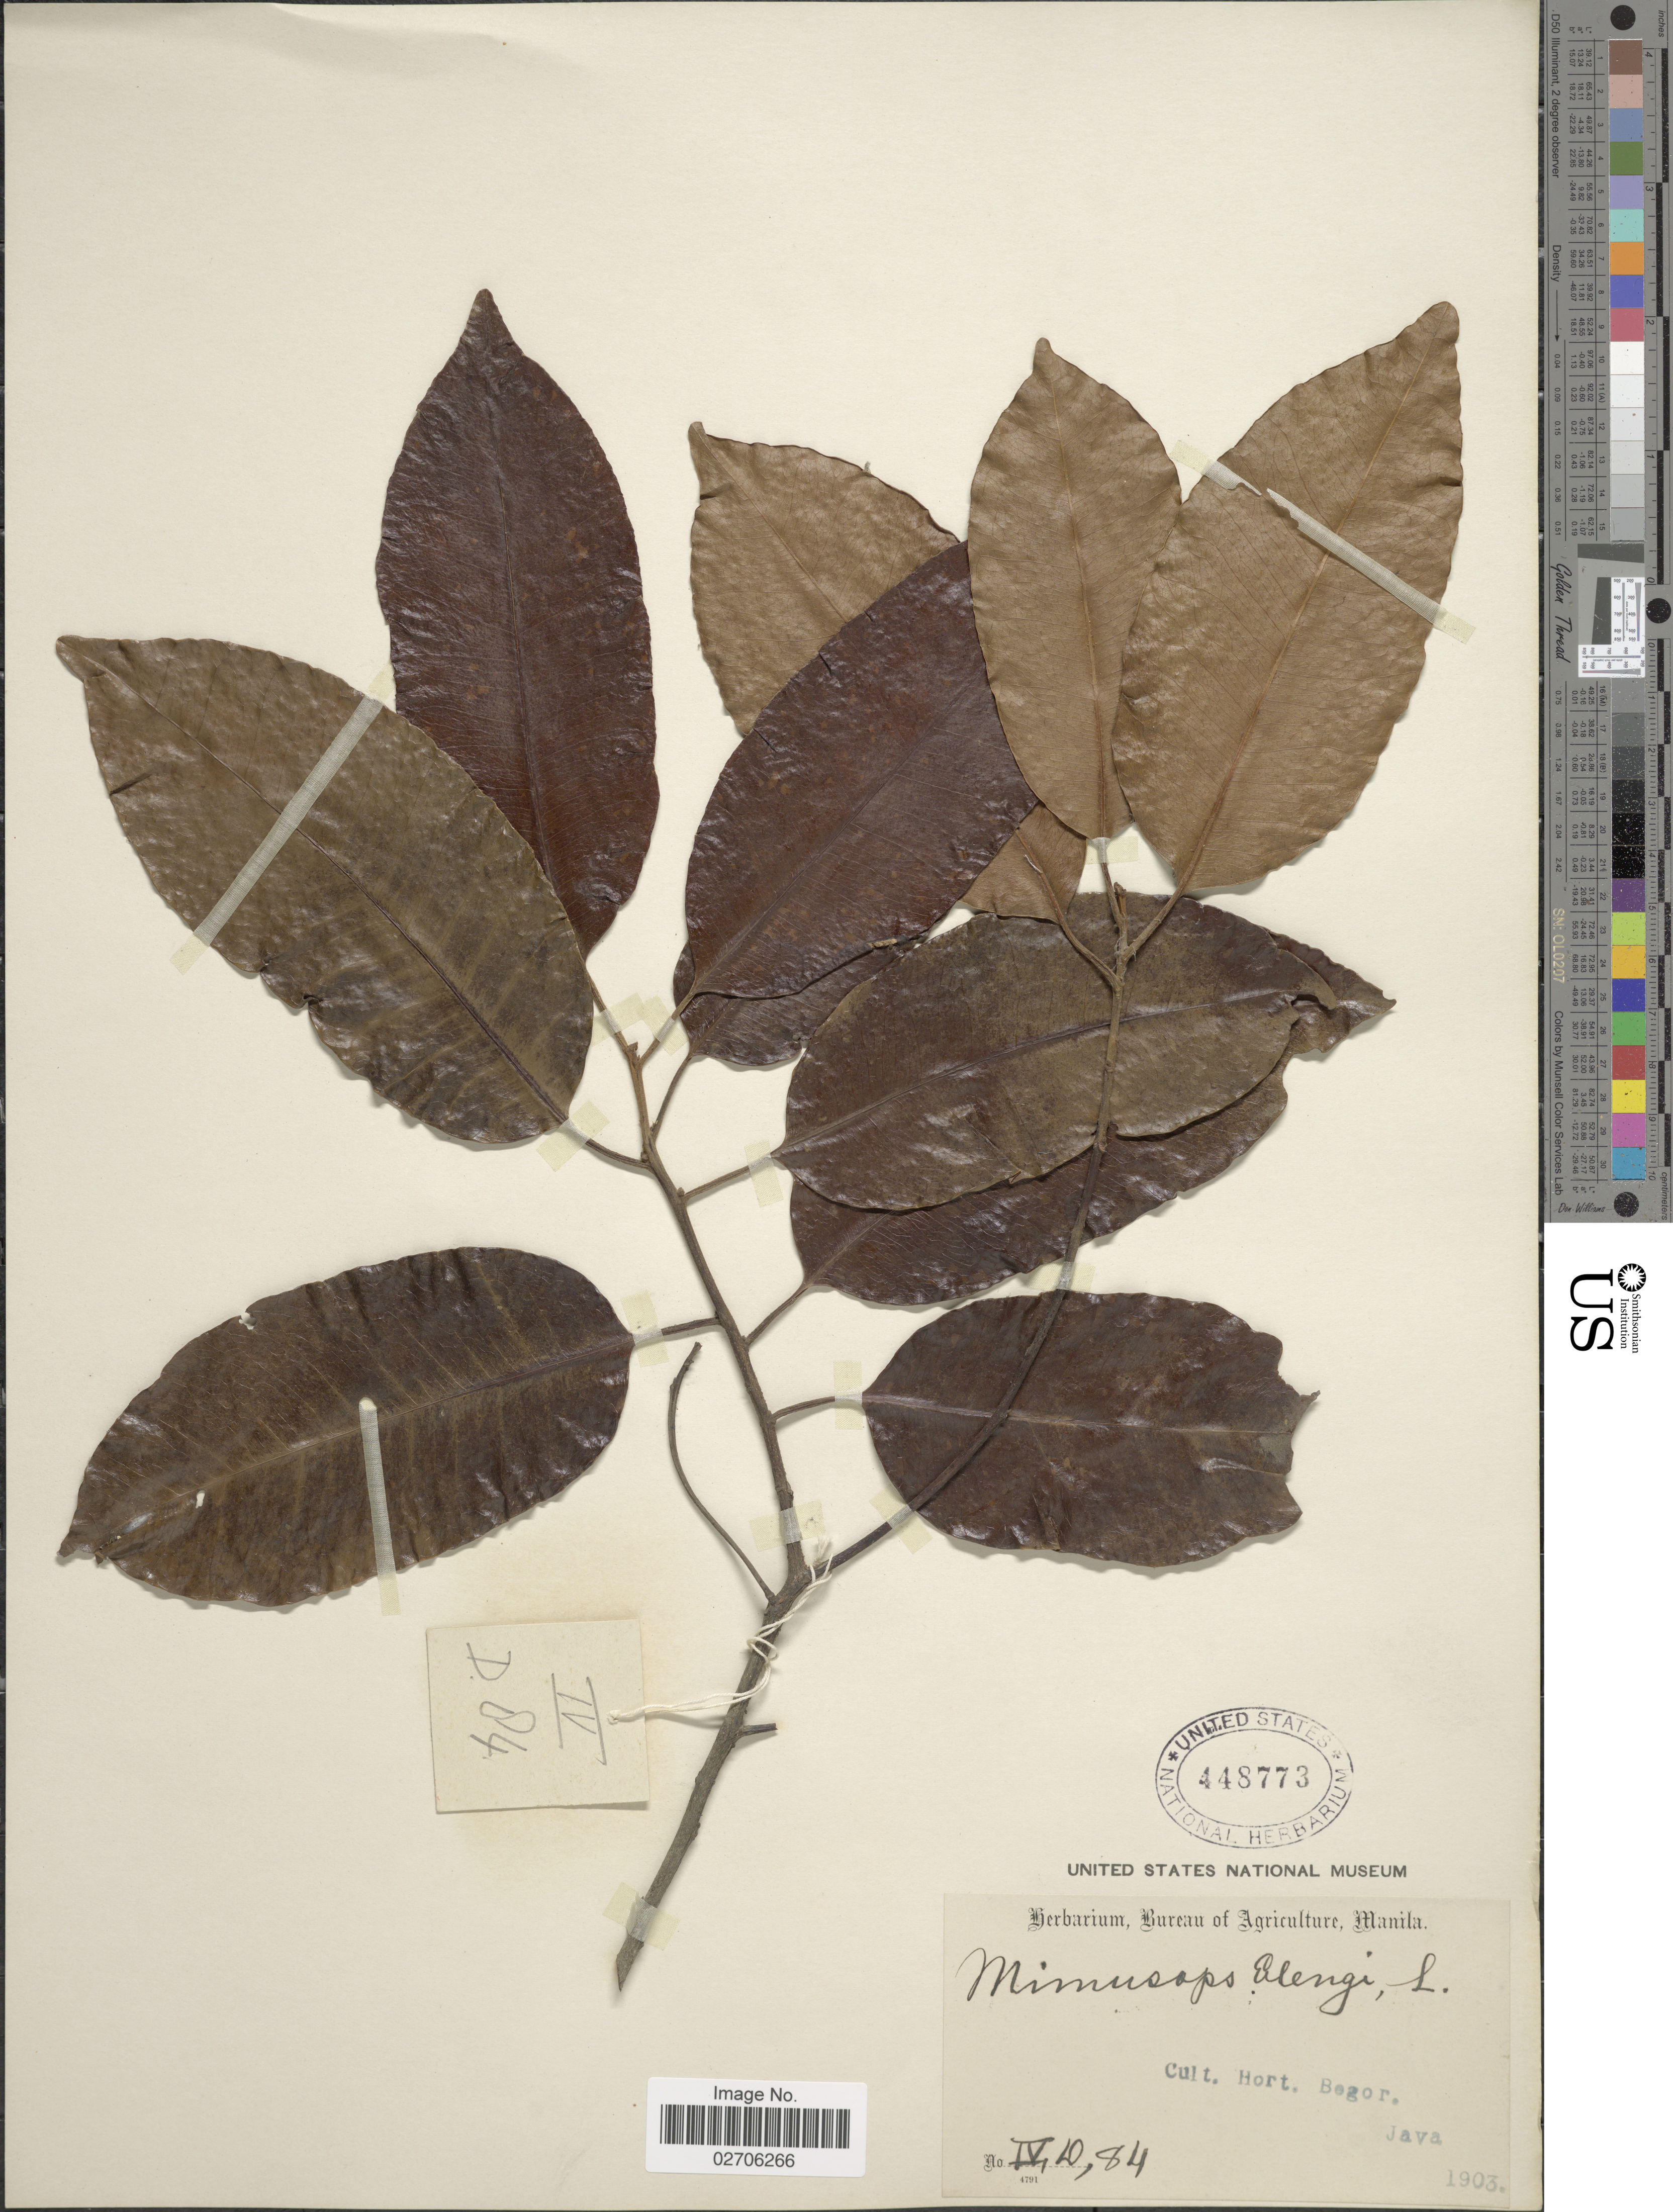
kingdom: Plantae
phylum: Tracheophyta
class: Magnoliopsida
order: Ericales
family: Sapotaceae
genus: Mimusops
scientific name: Mimusops djave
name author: Engl.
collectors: Ex herb. Bureau of Agriculture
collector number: IVD84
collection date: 1903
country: Indonesia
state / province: Java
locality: Cult. Hort. Bogor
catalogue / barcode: US 448773